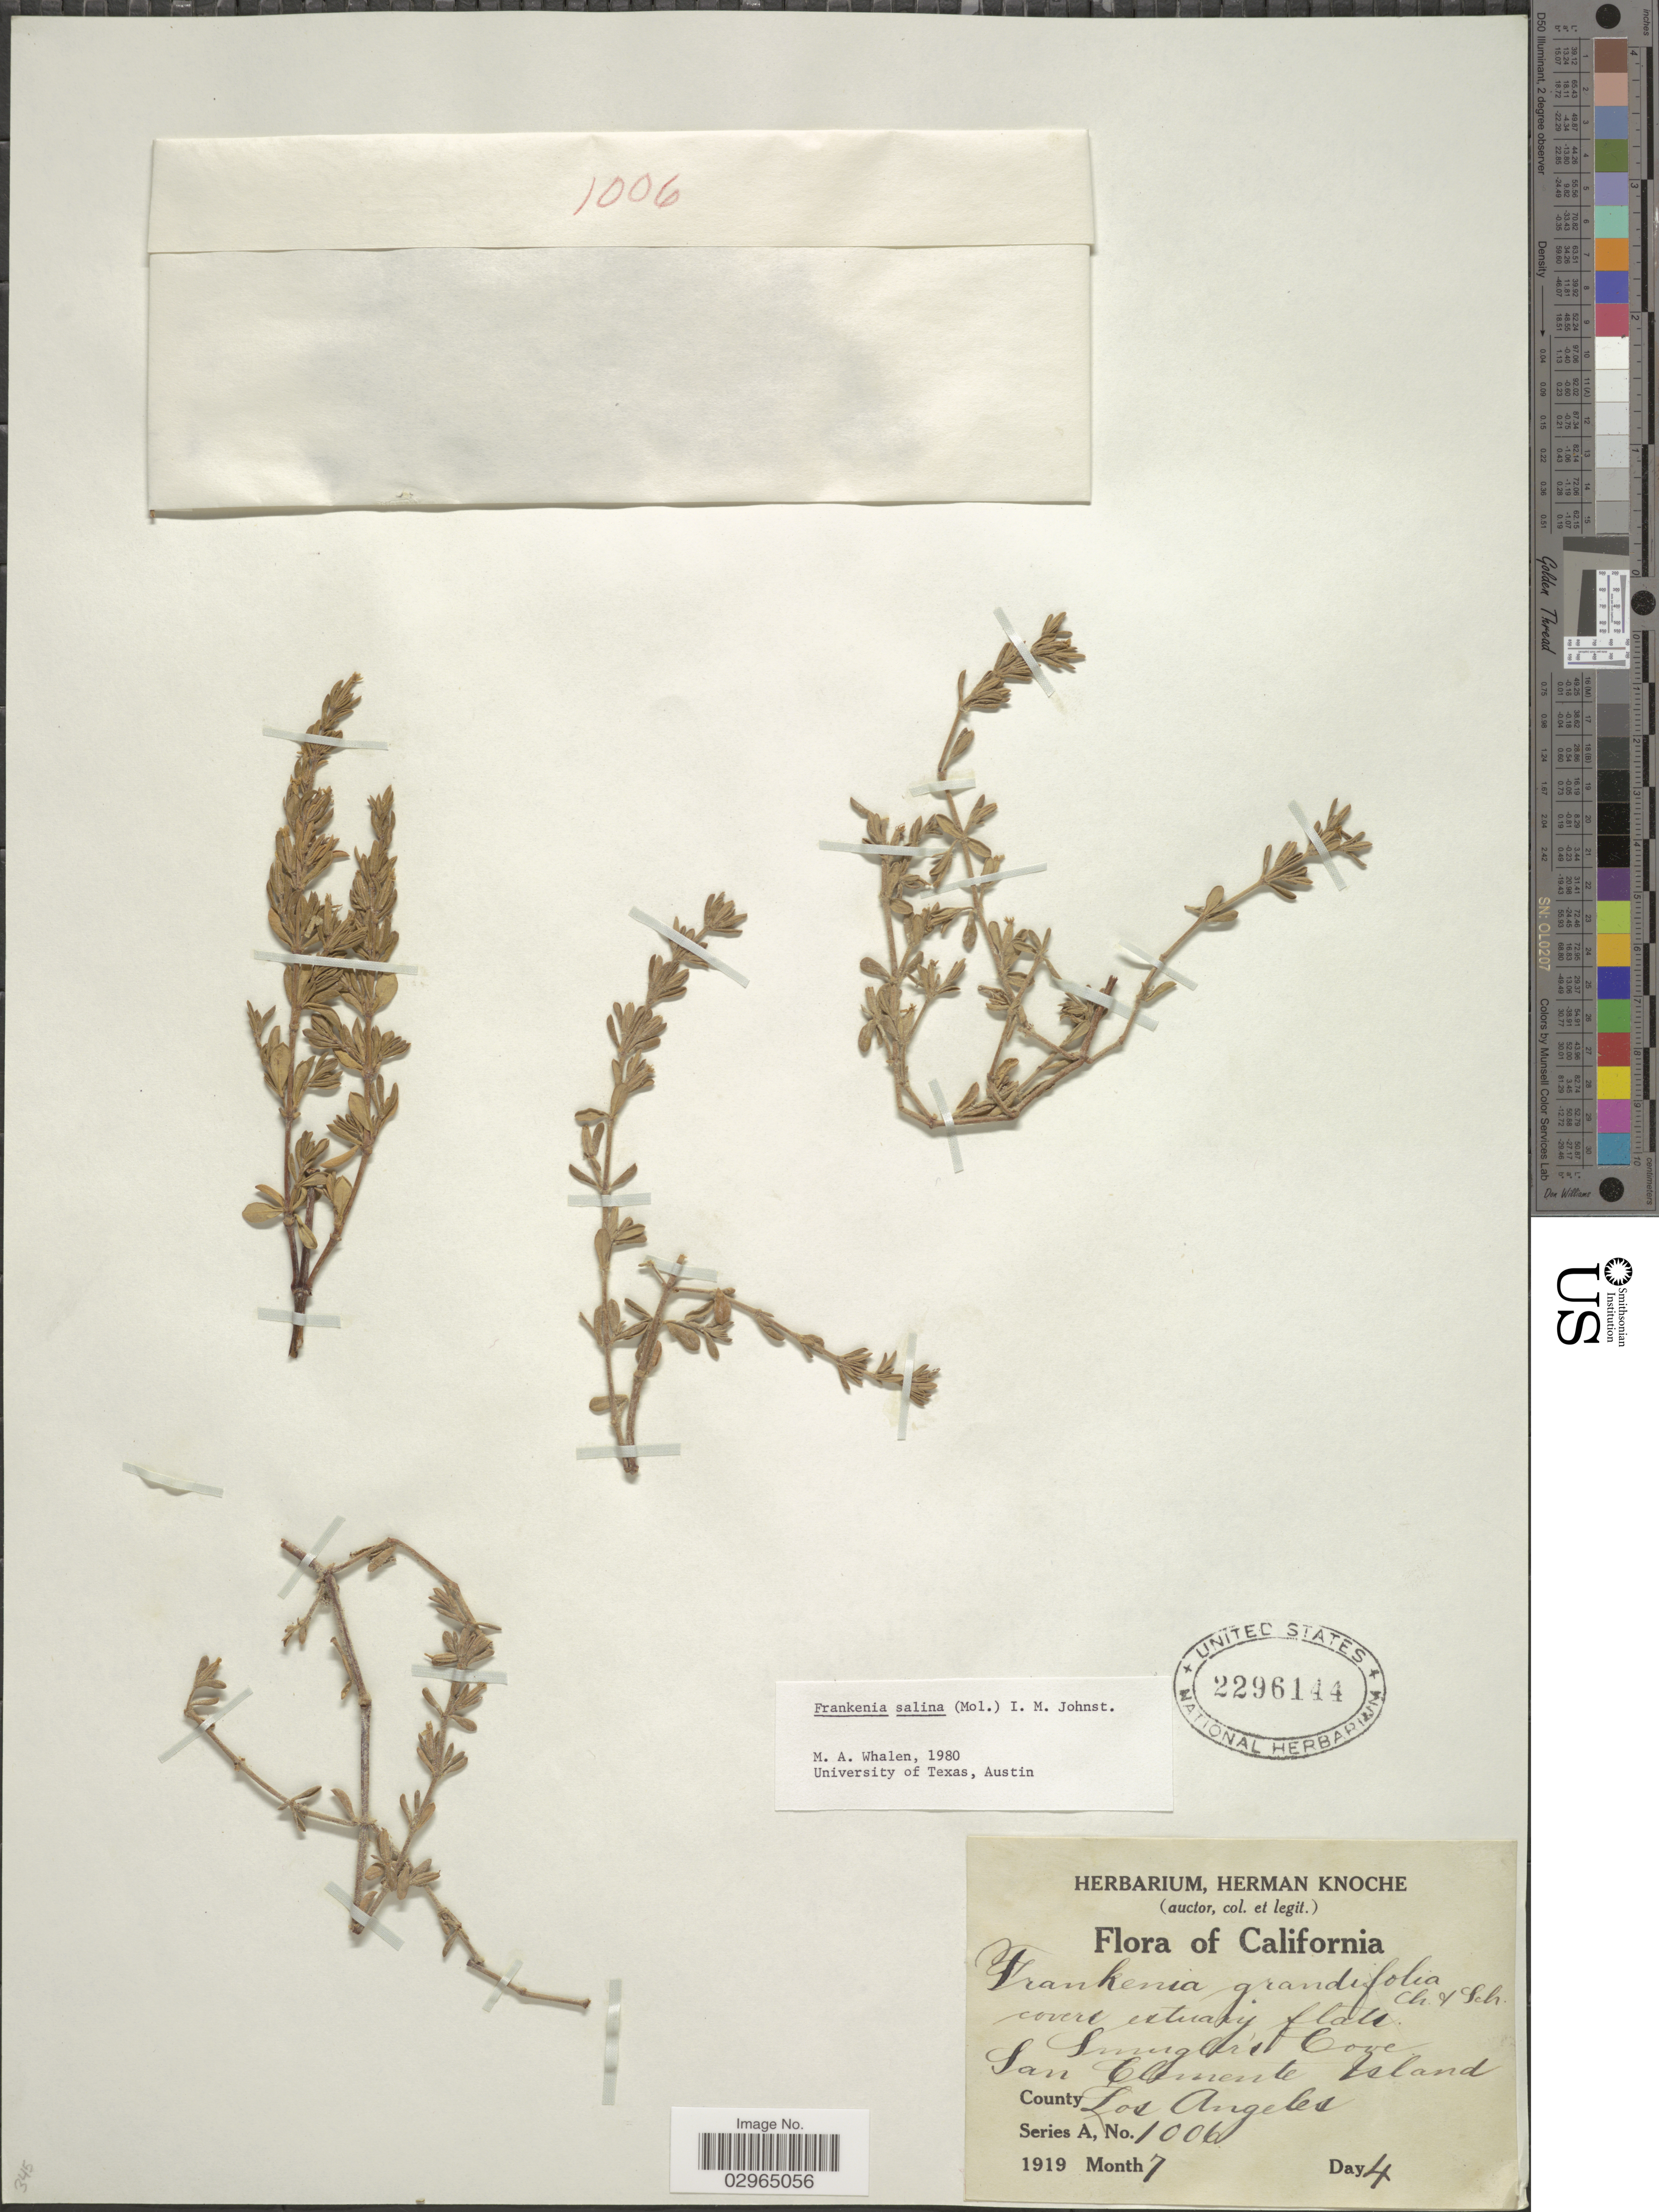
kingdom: Plantae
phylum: Tracheophyta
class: Magnoliopsida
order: Caryophyllales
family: Frankeniaceae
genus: Frankenia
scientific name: Frankenia salina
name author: (Molina) I.M. Johnst.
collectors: ex herb. Herman Knoche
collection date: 1919-07-04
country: United States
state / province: California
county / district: Los Angeles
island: San Clemente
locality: Smugler's Cove. San Clemente Island. County Los Angeles.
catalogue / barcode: US 2296144